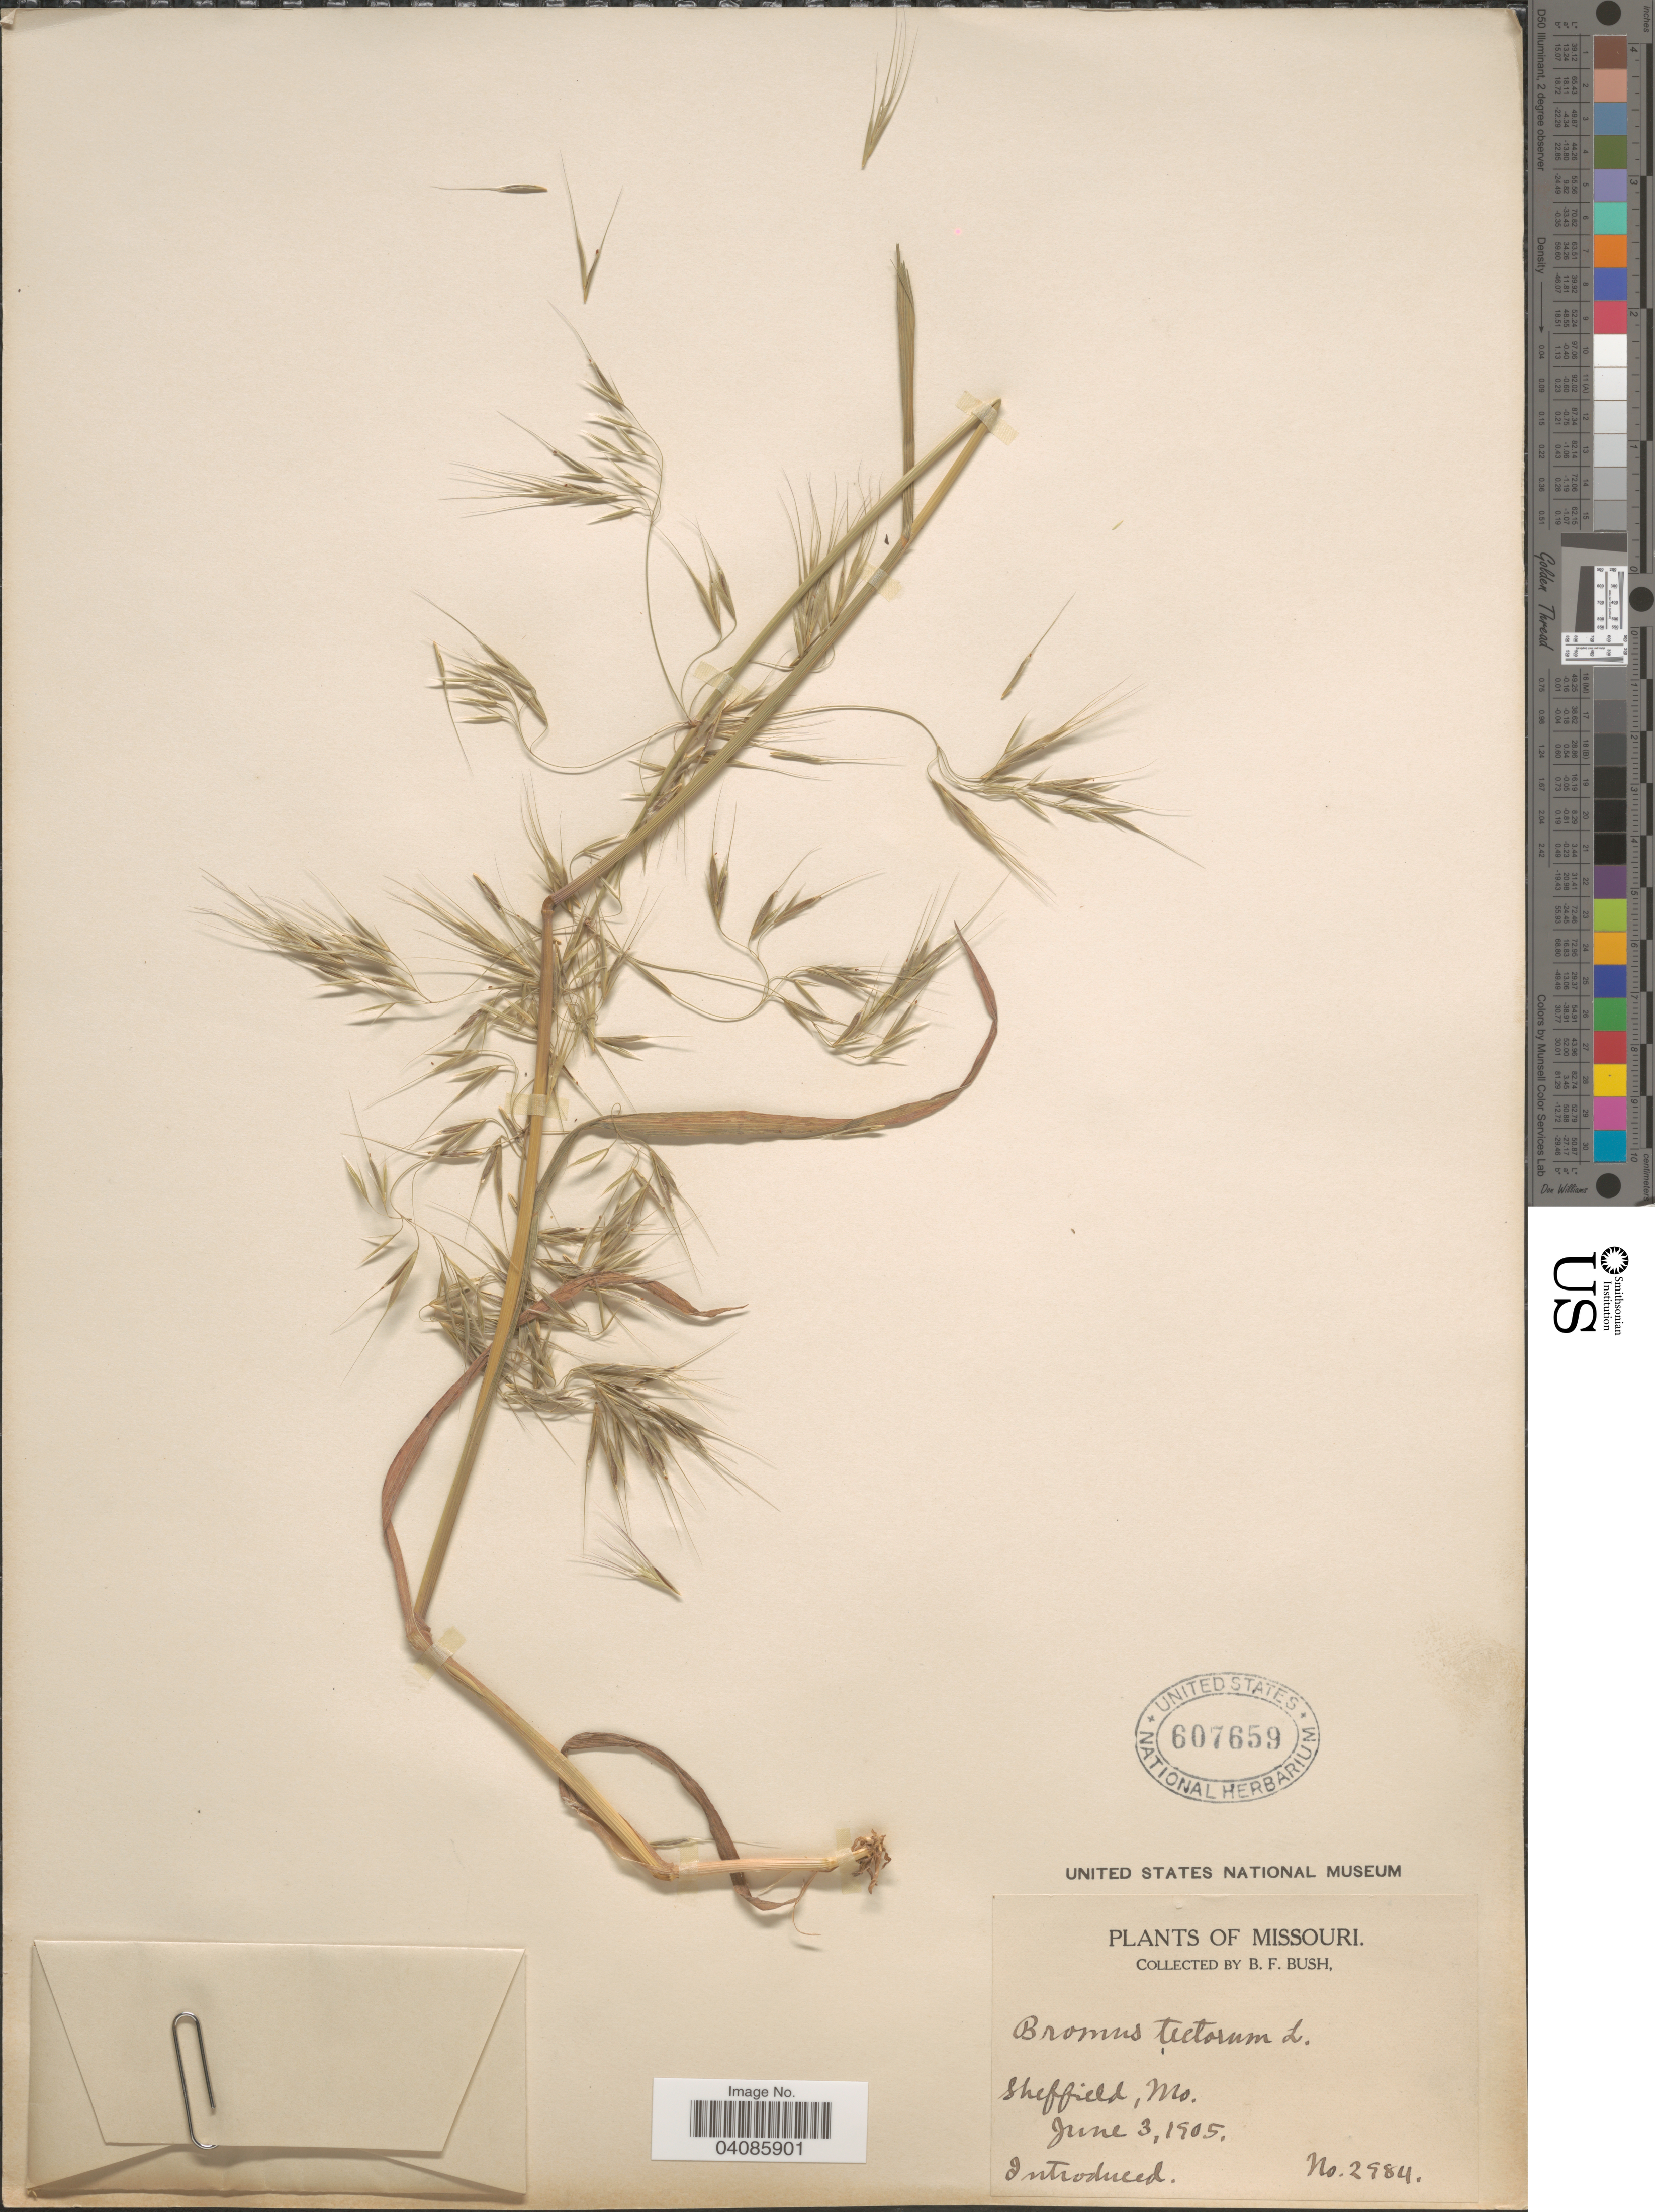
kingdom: Plantae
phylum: Tracheophyta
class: Liliopsida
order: Poales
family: Poaceae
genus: Bromus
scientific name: Bromus tectorum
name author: L.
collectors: B. F. Bush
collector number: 2984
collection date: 1905-06-03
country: United States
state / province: Missouri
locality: Sheffield.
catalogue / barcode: US 607659